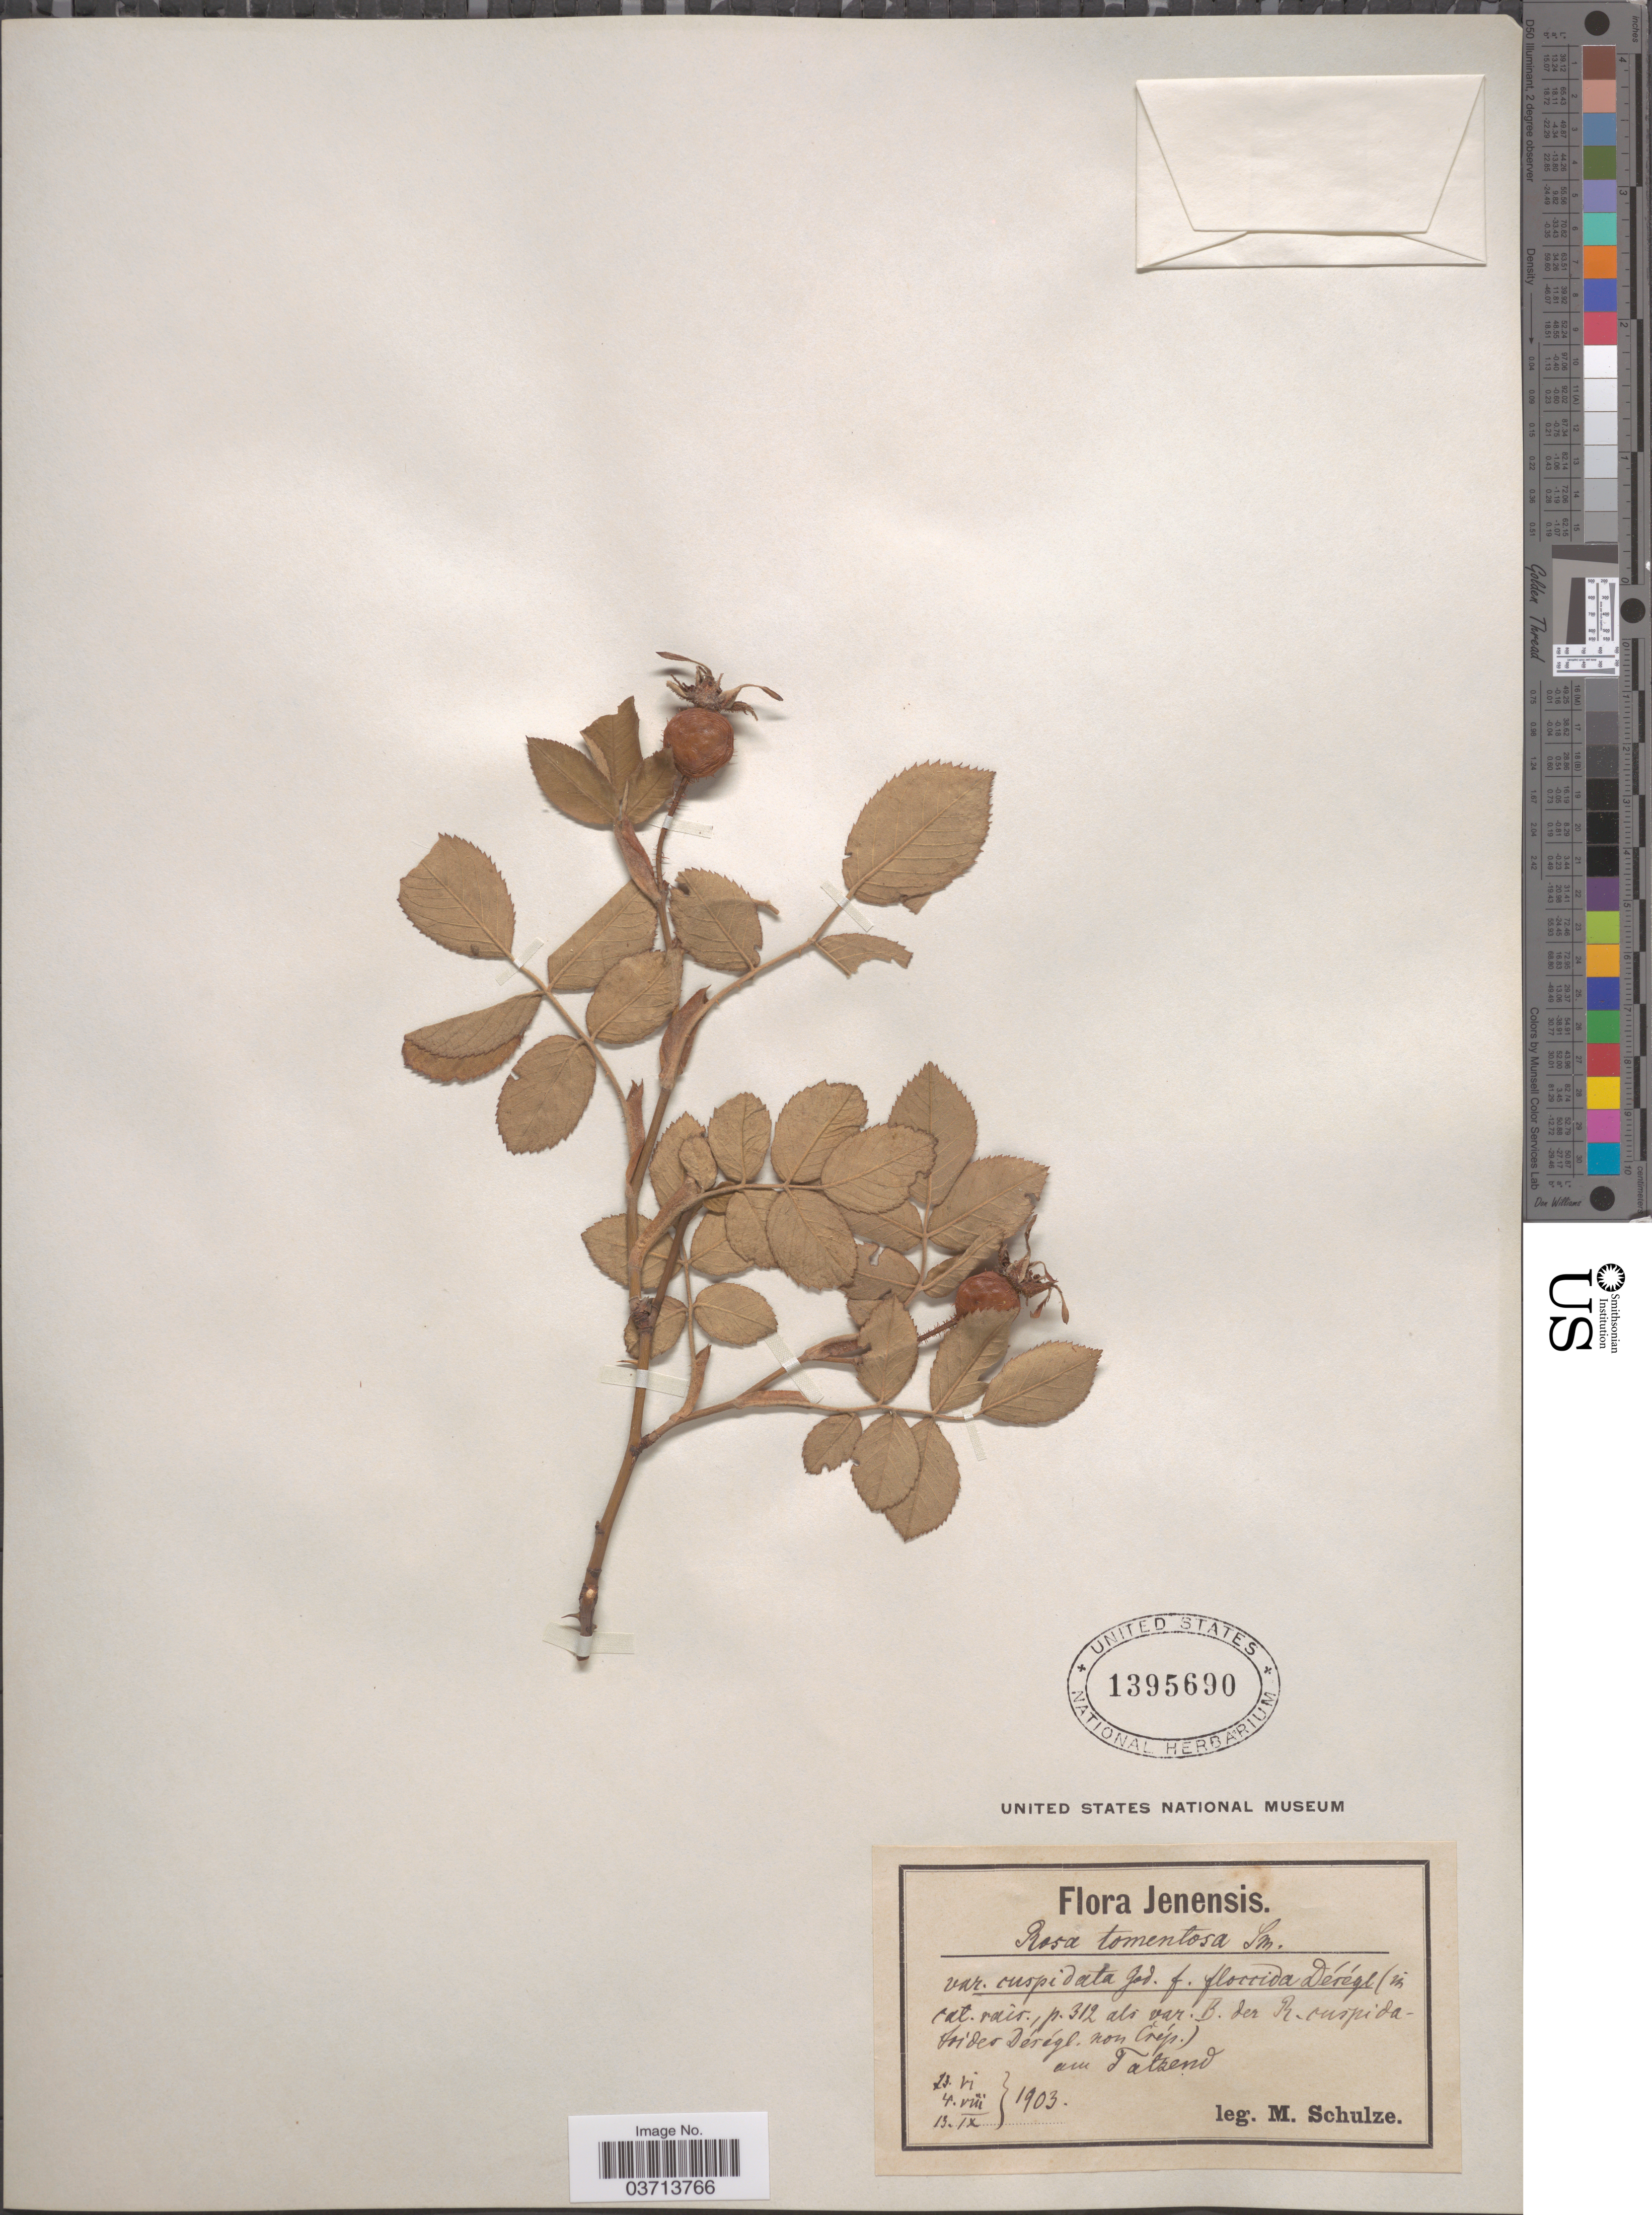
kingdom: Plantae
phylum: Tracheophyta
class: Magnoliopsida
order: Rosales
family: Rosaceae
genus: Rosa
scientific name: Rosa tomentosa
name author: Sm.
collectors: M. Schulze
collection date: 1903-06-23/1903-09-13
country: Germany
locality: Jenensis. Am Tatzend [interpreted].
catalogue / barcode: US 1395690